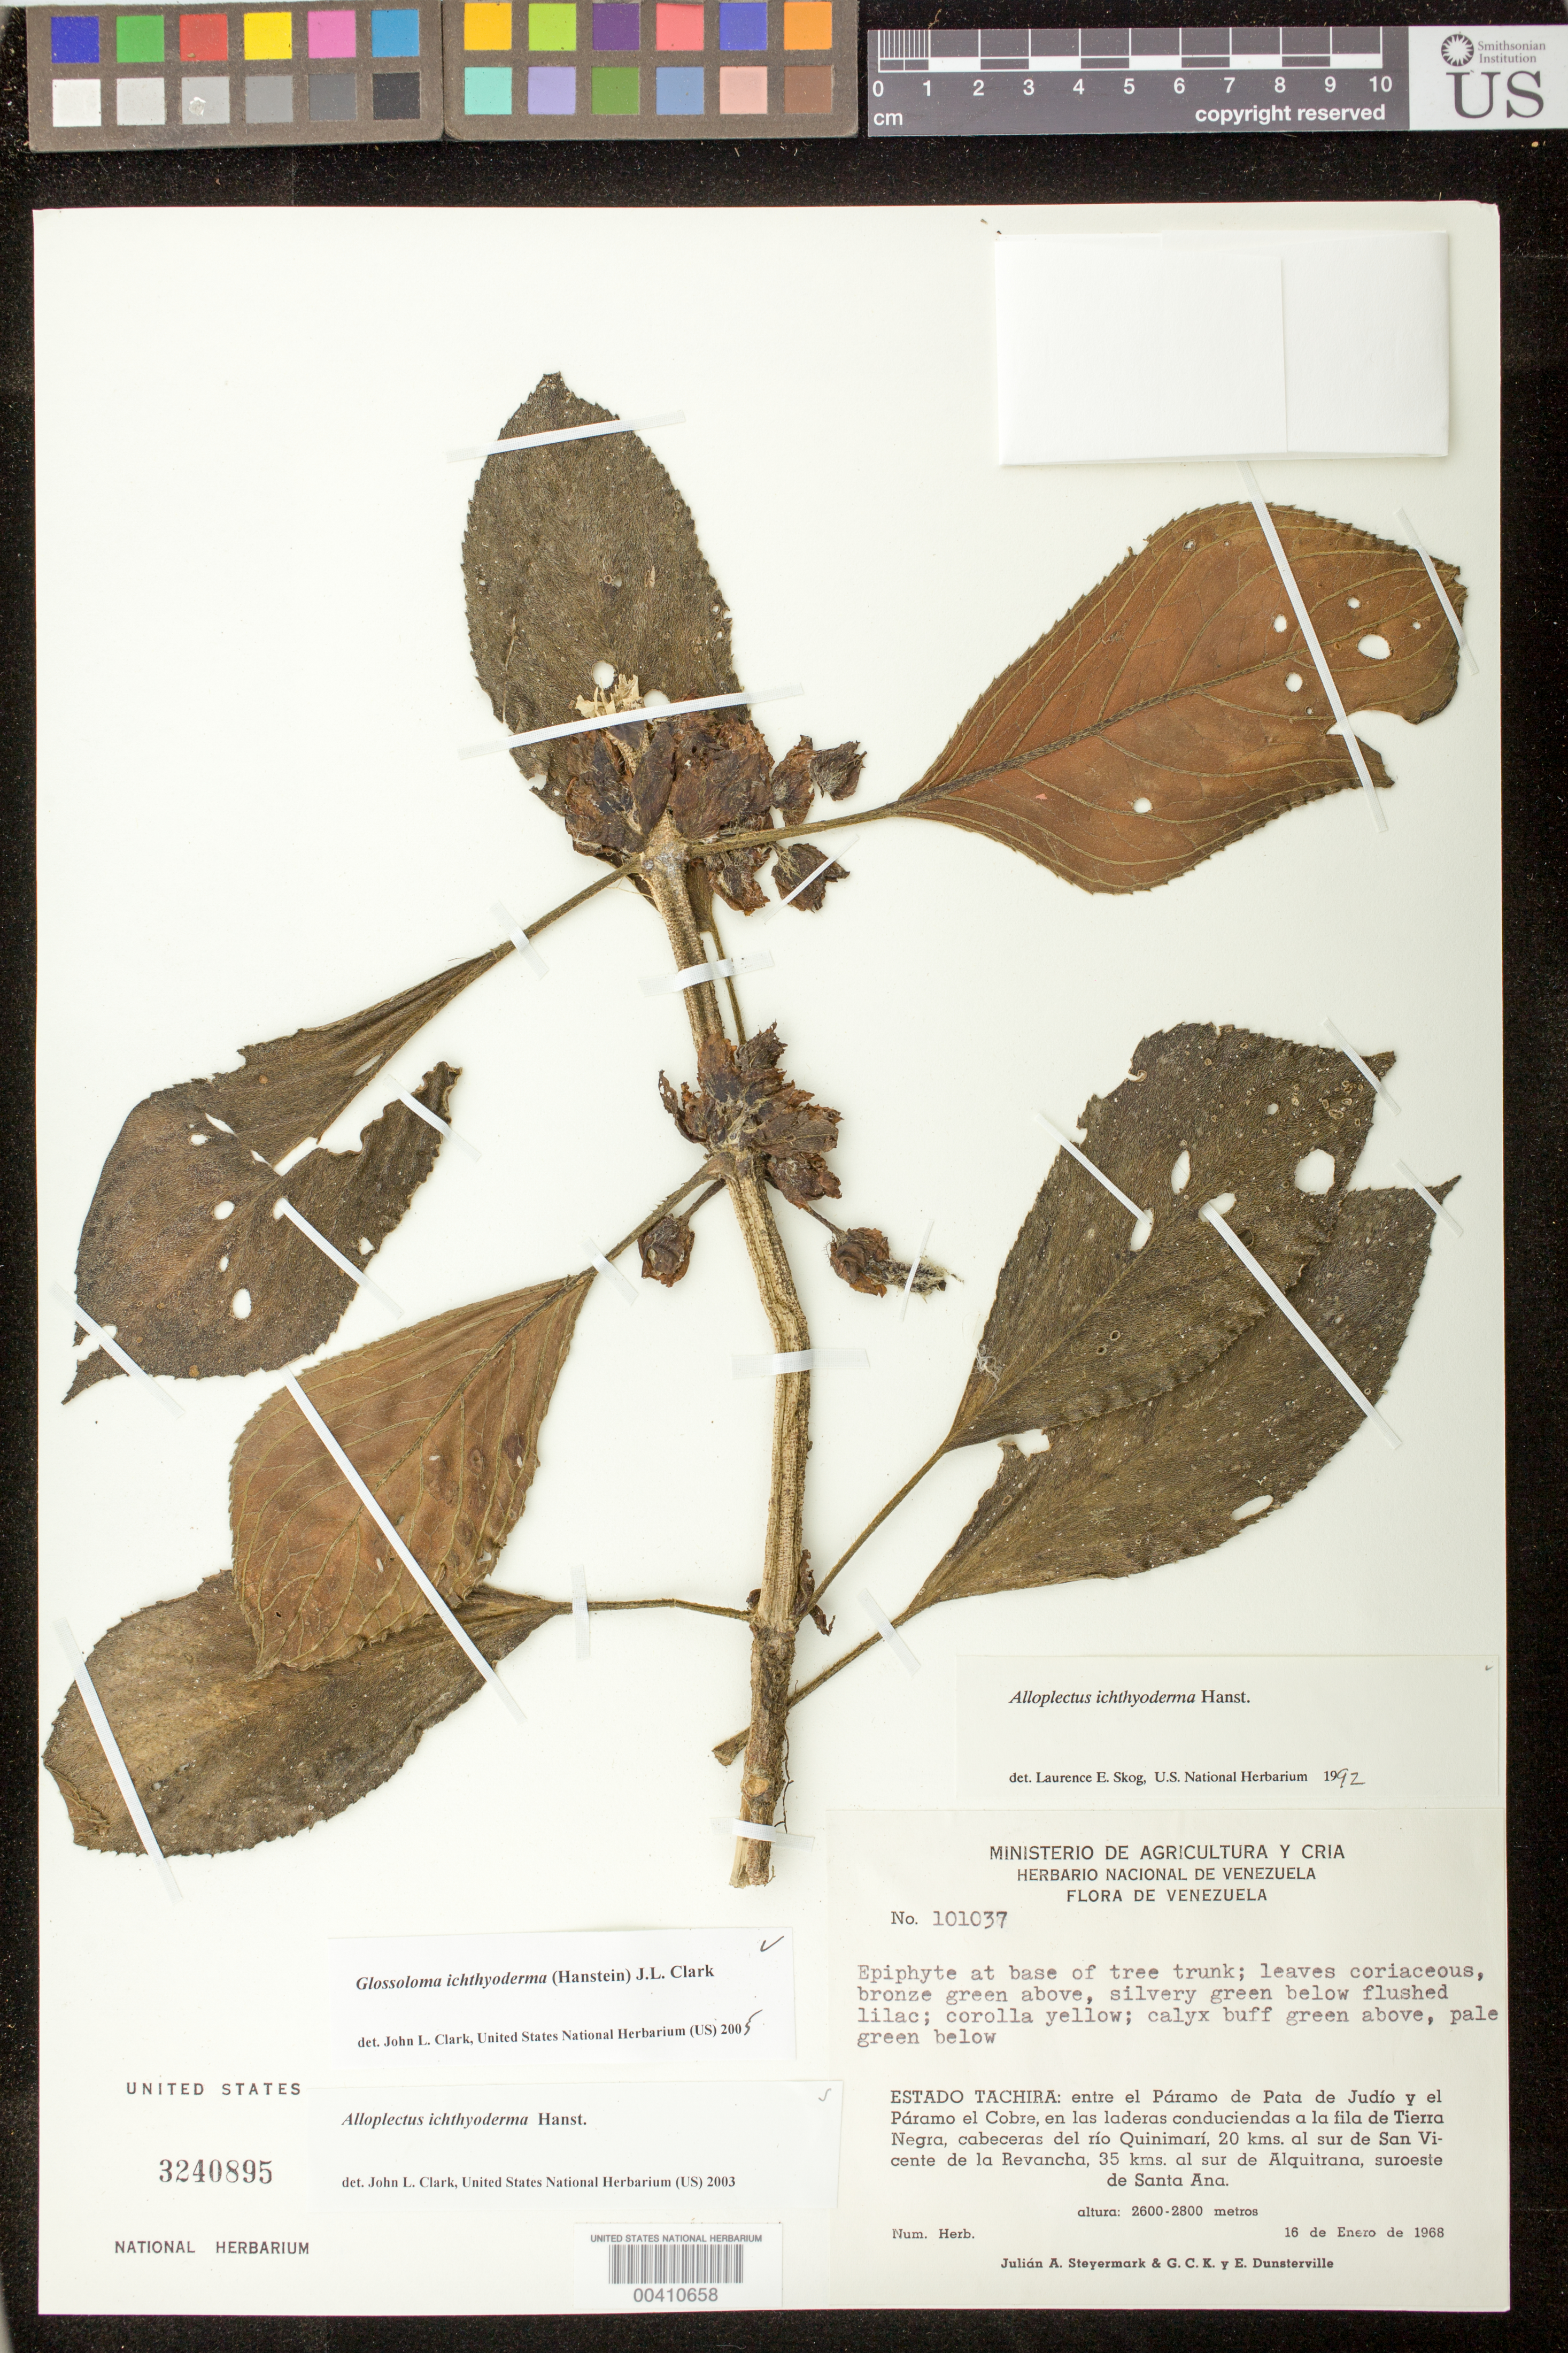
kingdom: Plantae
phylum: Tracheophyta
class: Magnoliopsida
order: Lamiales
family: Gesneriaceae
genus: Glossoloma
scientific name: Glossoloma ichthyoderma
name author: (Hanst.) J.L. Clark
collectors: J. Steyermark, G. C. K. Dunsterville & E. Dunsterville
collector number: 101037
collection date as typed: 13 Jan 1968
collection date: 1968-01-13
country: Venezuela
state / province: Táchira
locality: Paramo el Cobre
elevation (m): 2600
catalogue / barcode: US 3240895